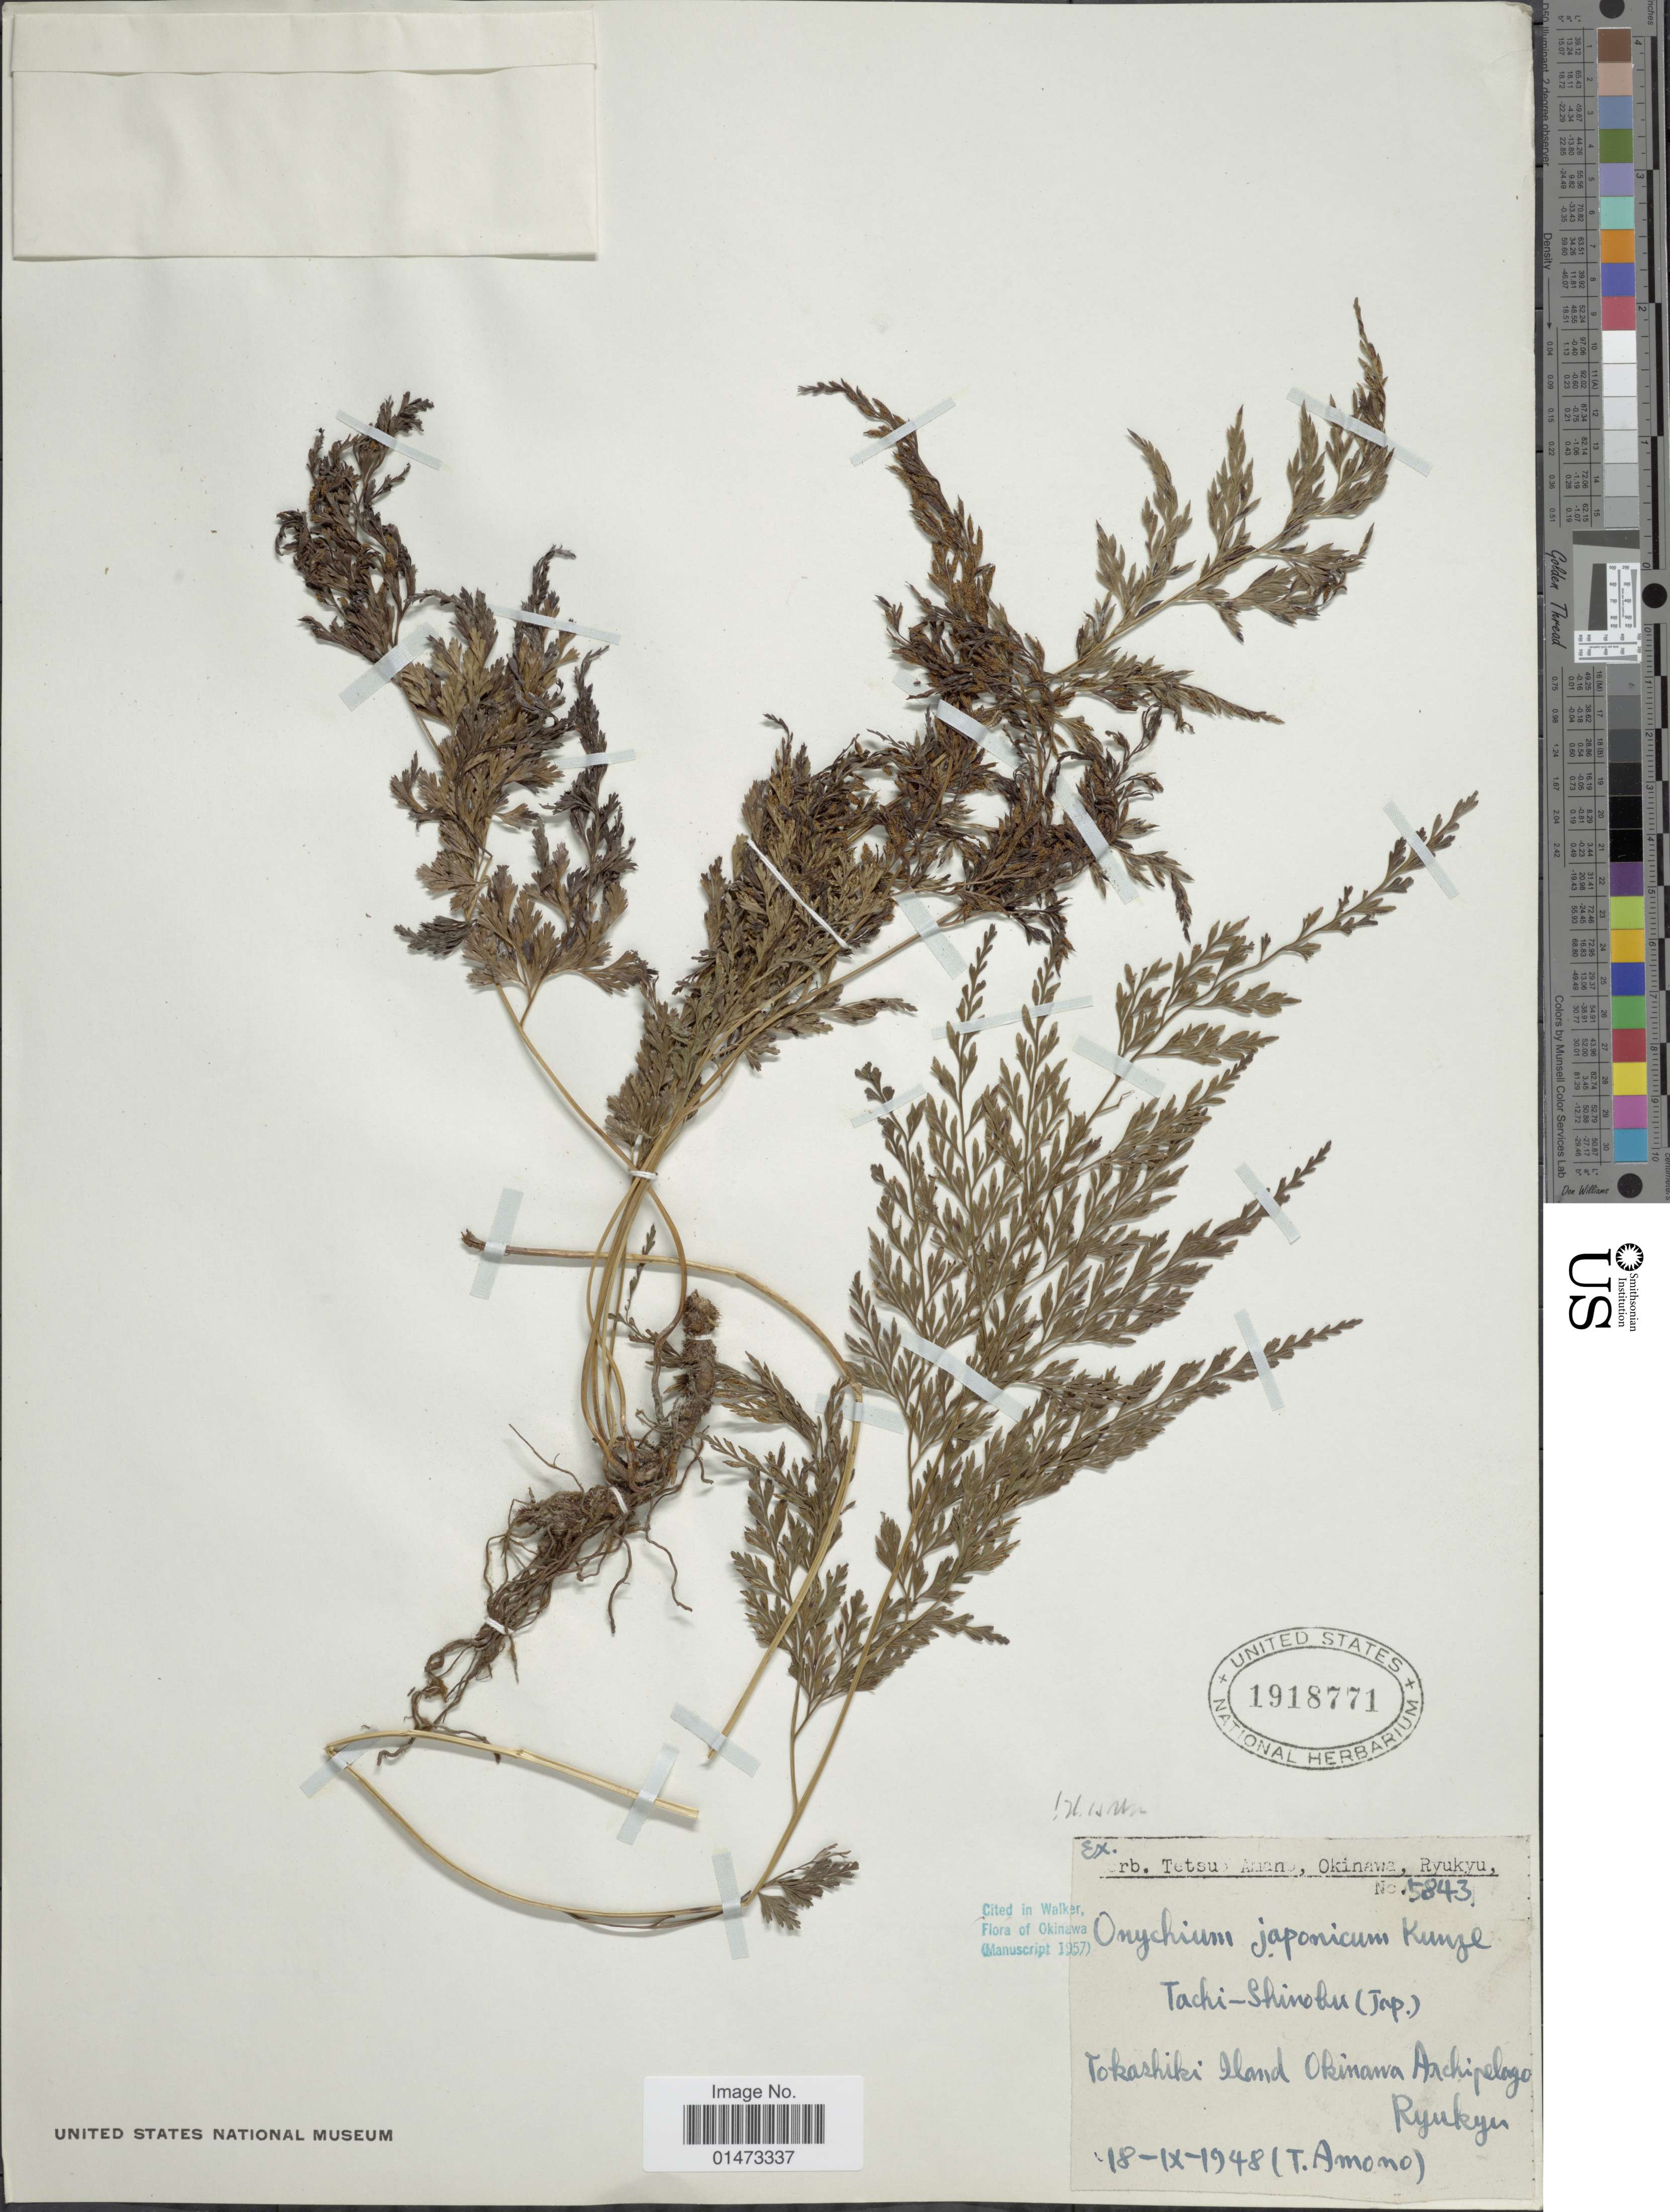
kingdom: Plantae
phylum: Tracheophyta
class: Polypodiopsida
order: Polypodiales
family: Pteridaceae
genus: Onychium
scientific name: Onychium japonicum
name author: (Thunb.) Kunze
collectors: T. Amano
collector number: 5843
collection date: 1948-09-18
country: Japan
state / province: Okinawa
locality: Tokashiki Island Okinawa Archipelago Ryukyu.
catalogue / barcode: US 1918771